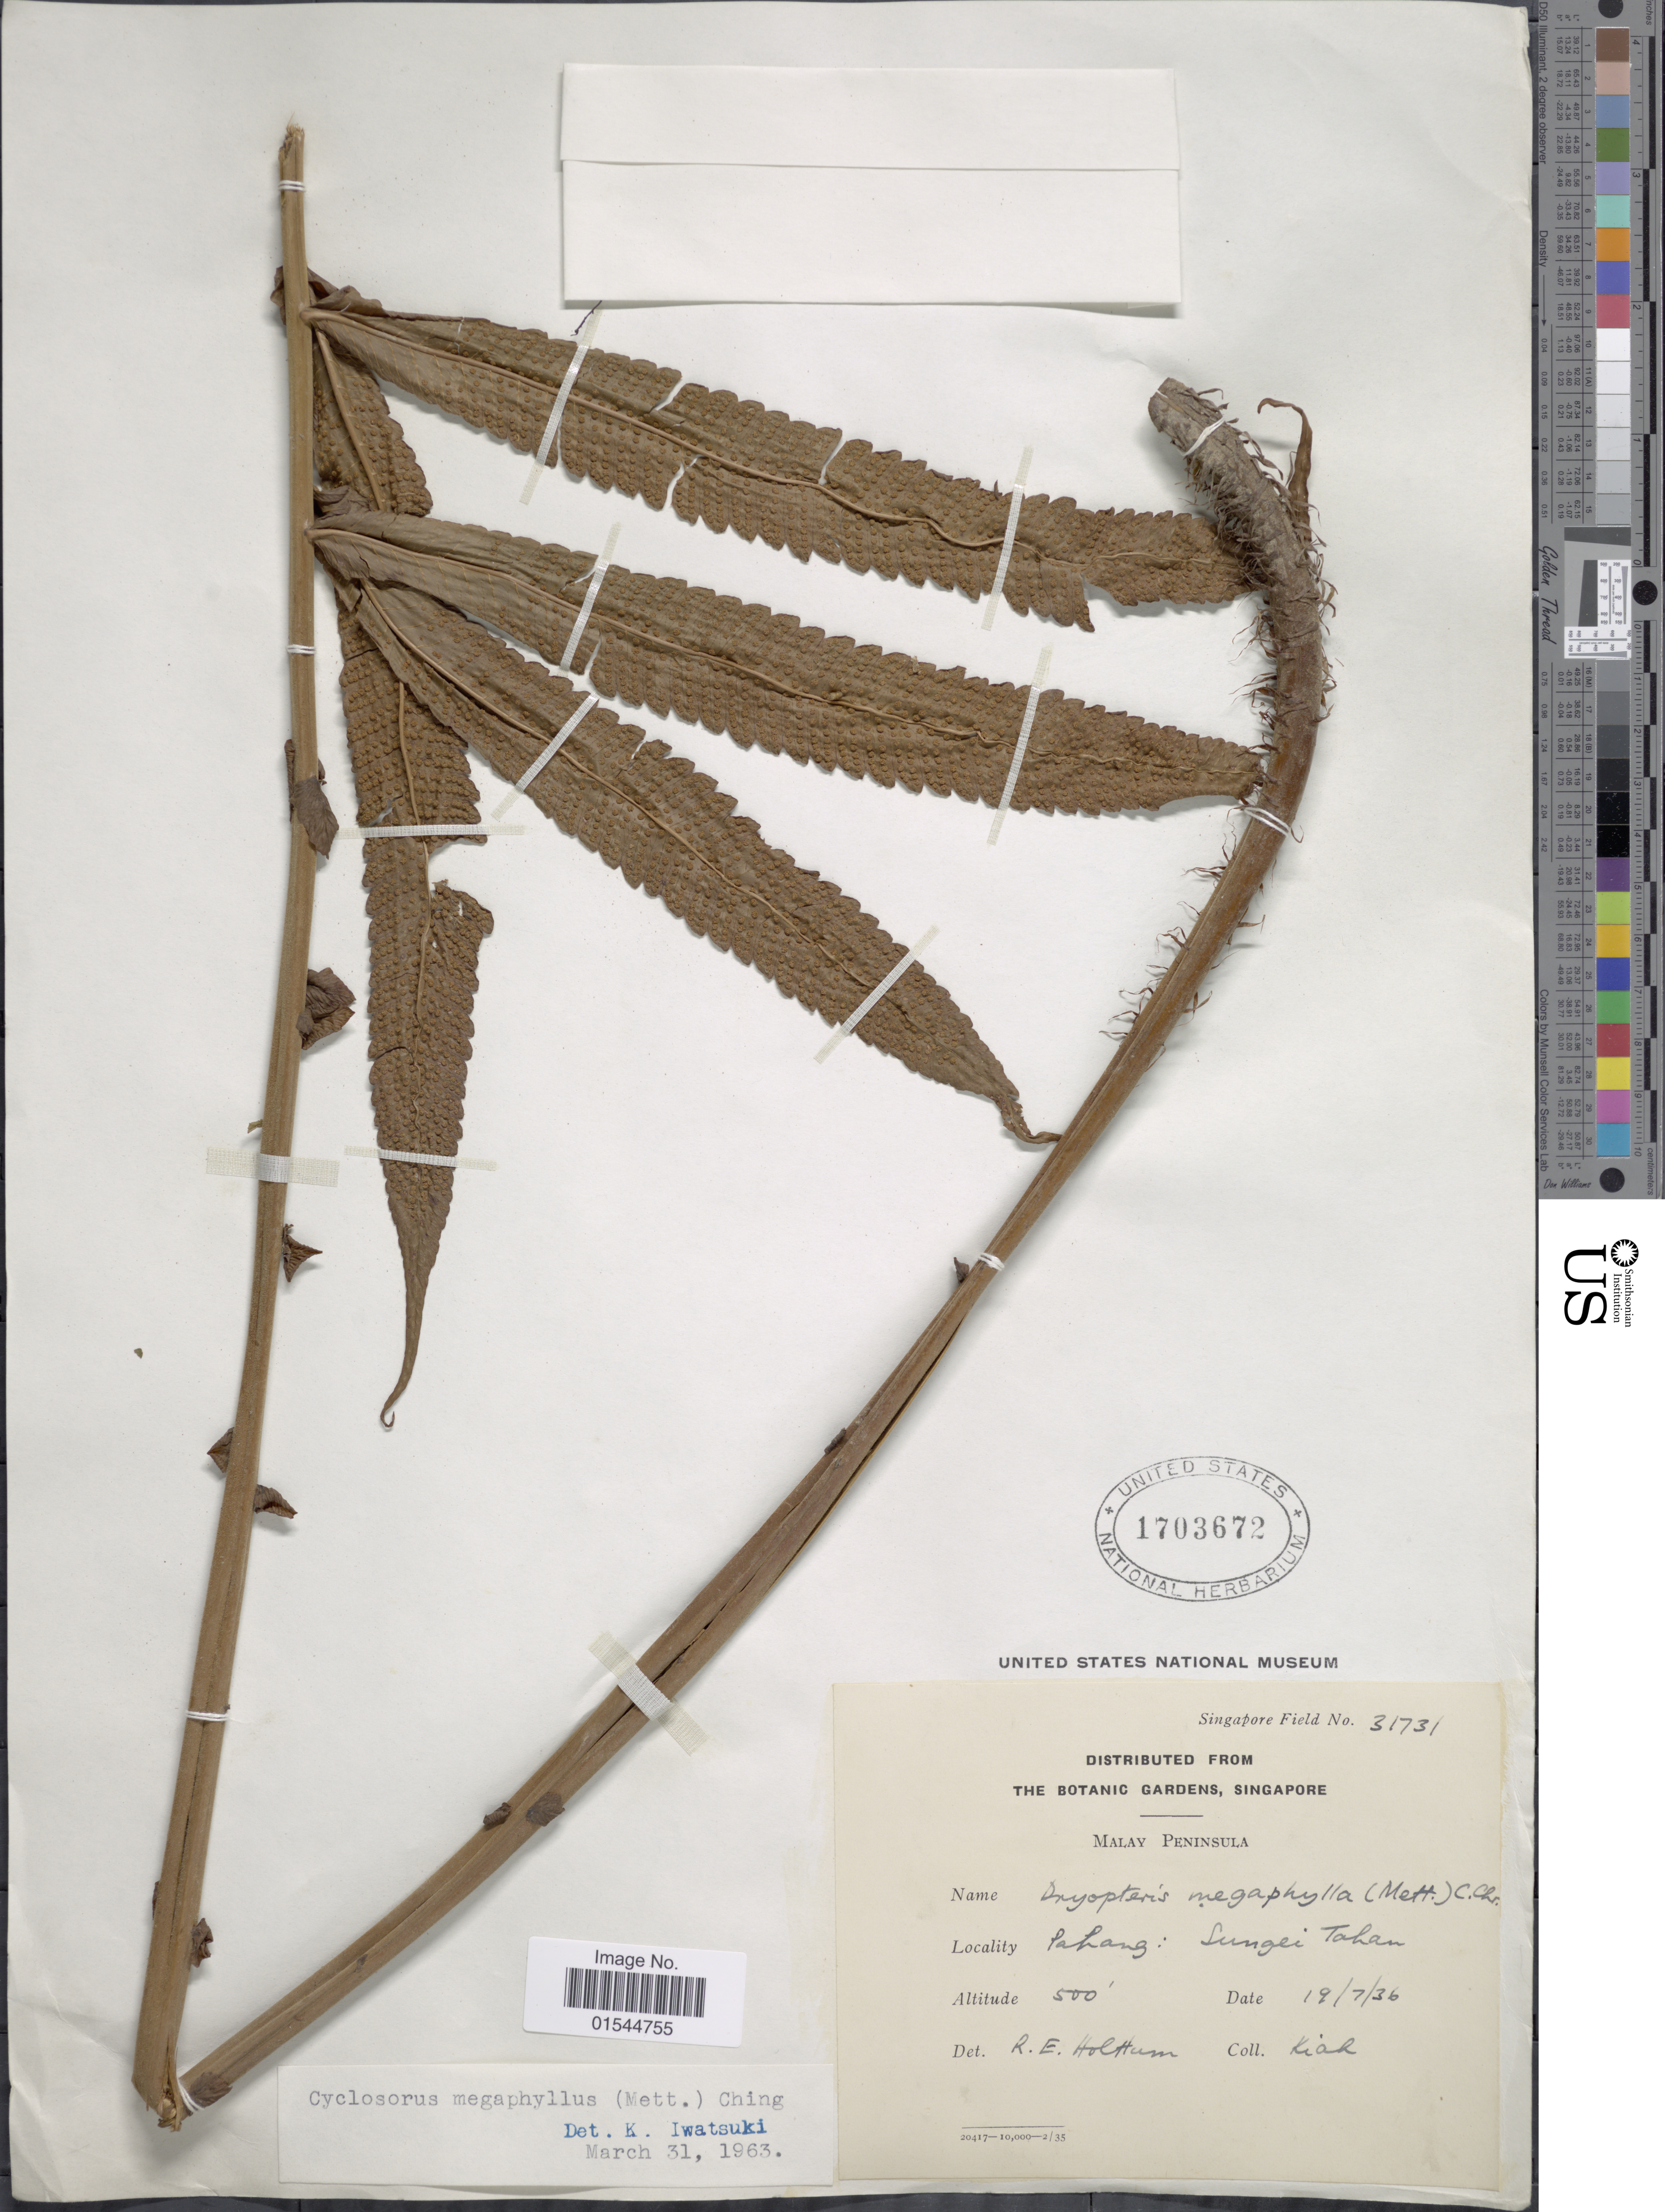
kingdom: Plantae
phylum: Tracheophyta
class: Polypodiopsida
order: Polypodiales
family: Thelypteridaceae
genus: Sphaerostephanos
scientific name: Sphaerostephanos penniger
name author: (Hook.) Holttum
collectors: -. Kiah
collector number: Singapore Field No. 31731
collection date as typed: Transcribed d/m/y: 19/7/36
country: Malaysia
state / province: Pahang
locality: Malay Peninsula, Pahang: Sungei Tahan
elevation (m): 152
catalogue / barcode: US 1703672